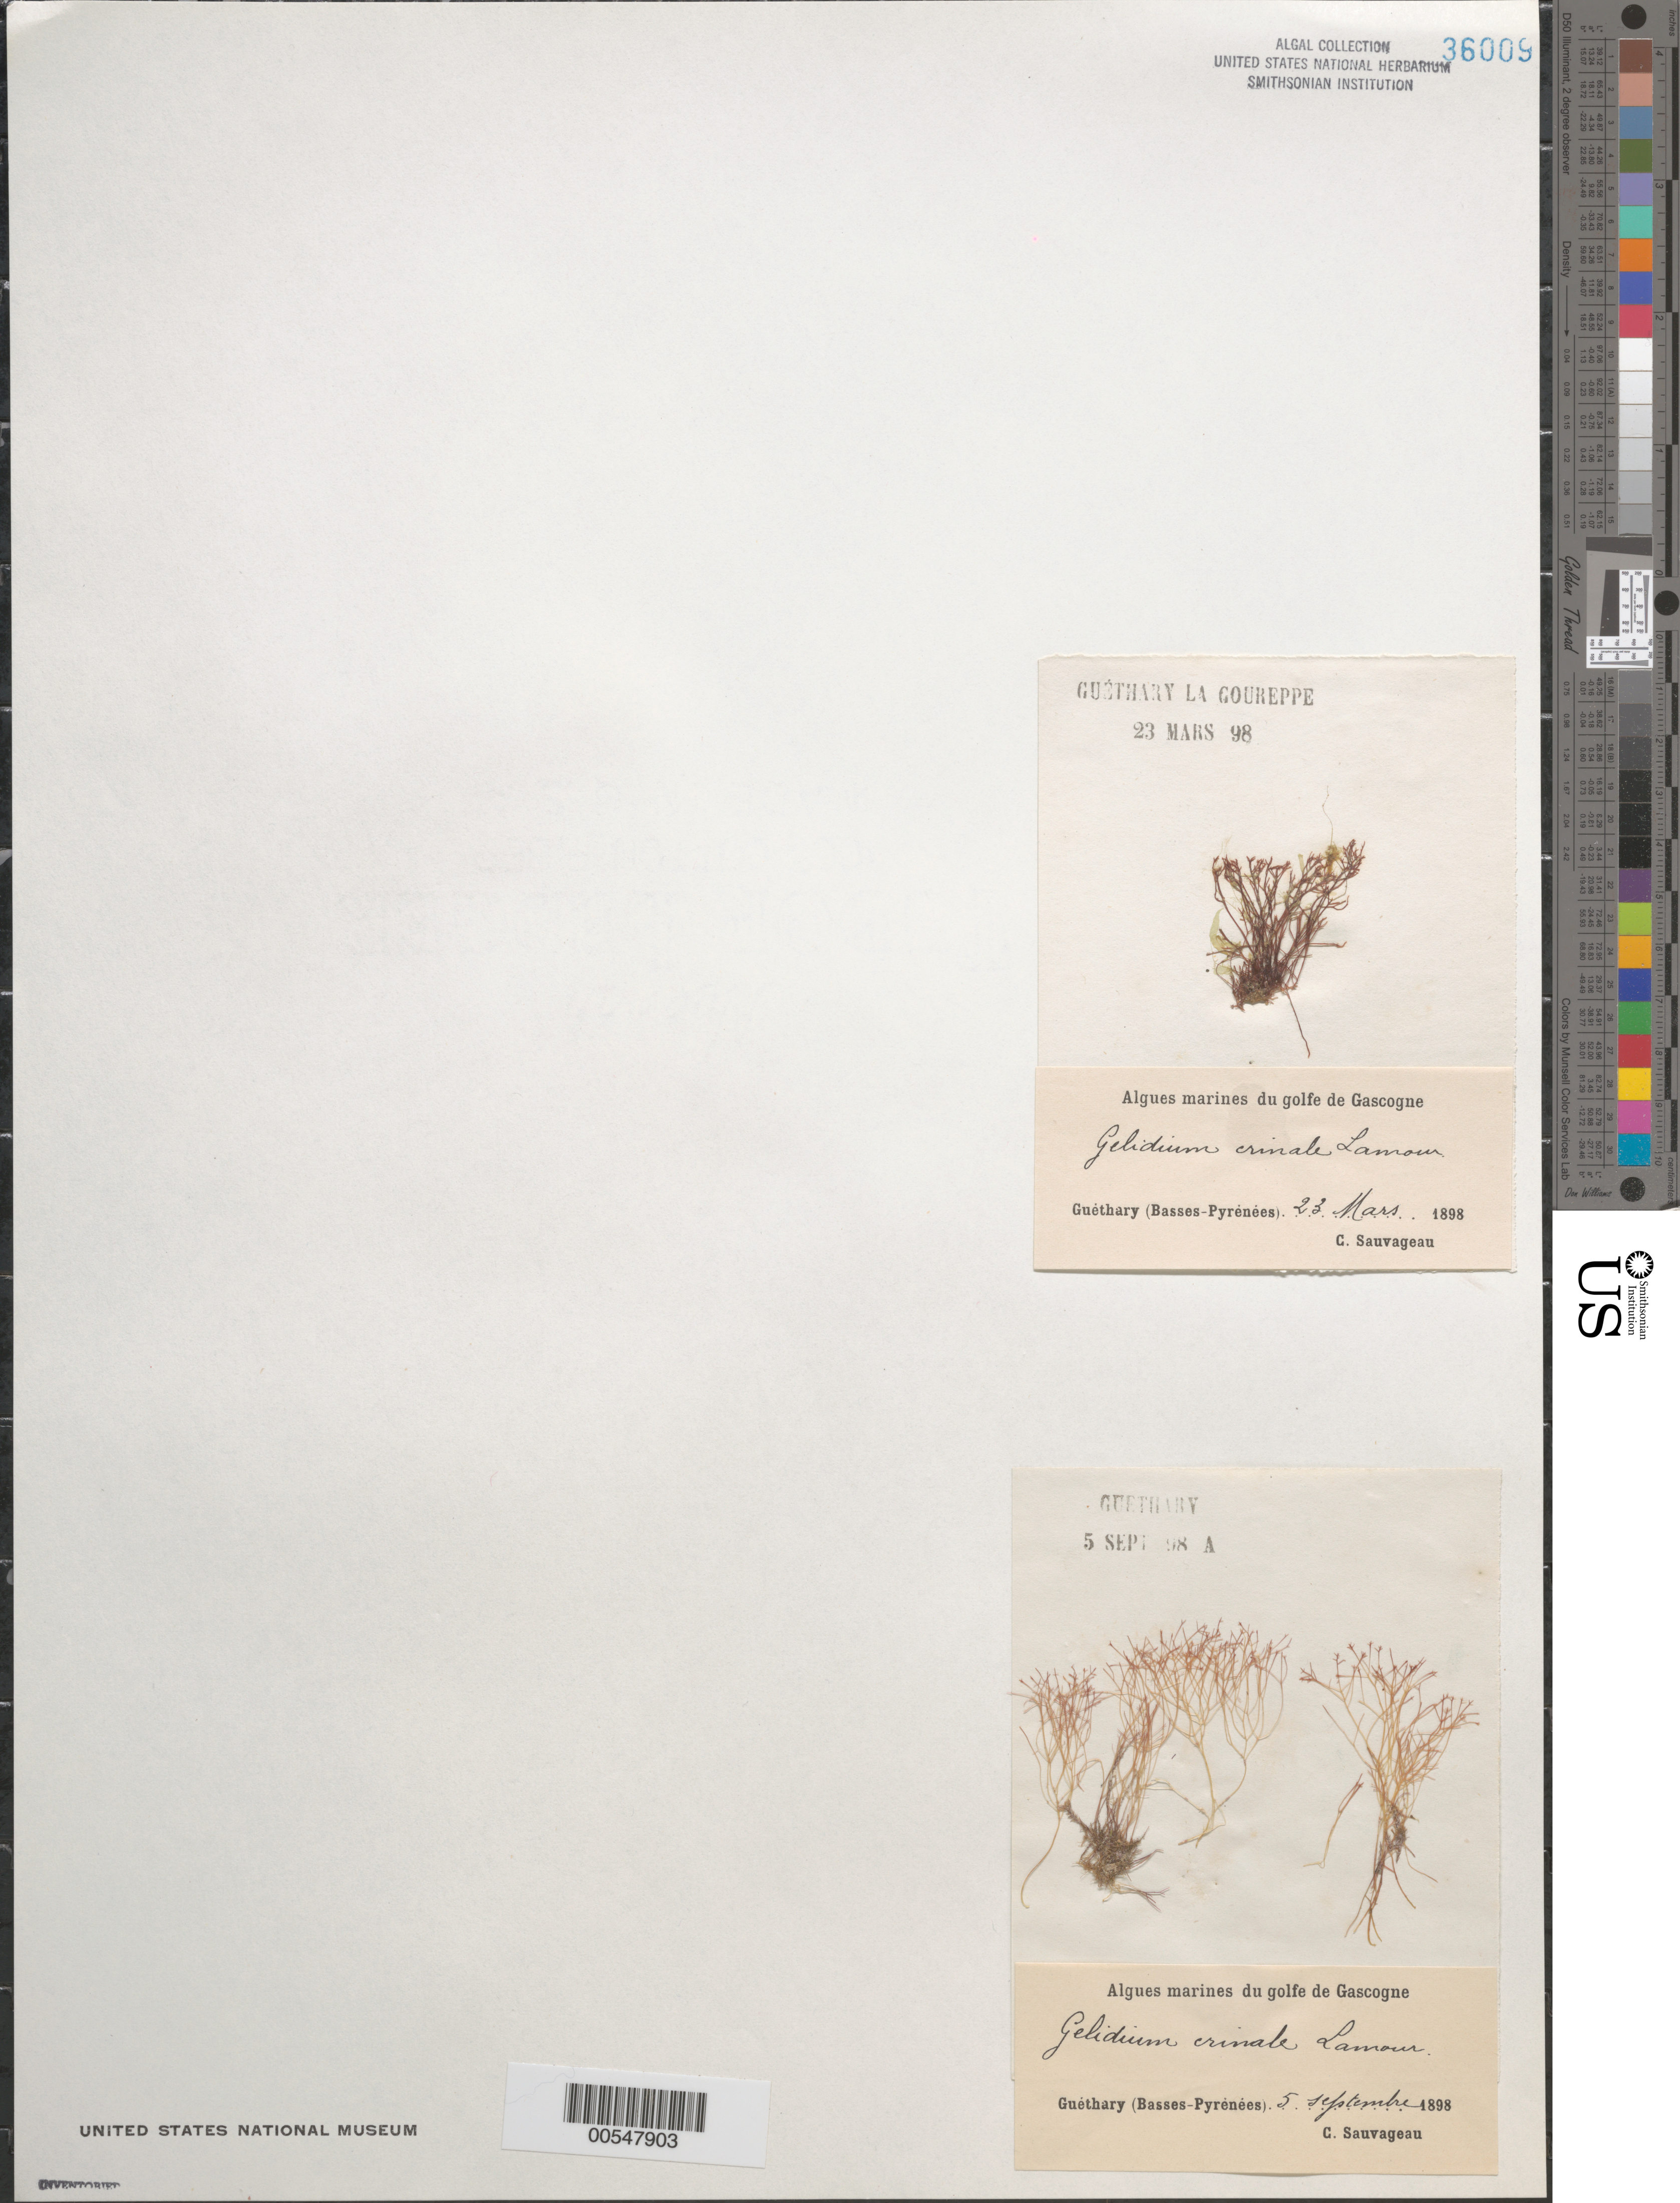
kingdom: Plantae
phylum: Rhodophyta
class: Florideophyceae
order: Gelidiales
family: Gelidiaceae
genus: Gelidium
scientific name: Gelidium crinale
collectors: C. F. Sauvageau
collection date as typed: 23 Mar 1898 AND 05 Sep 1898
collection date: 1898-03-23,1898-09-05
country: France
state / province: Nouvelle-Aquitaine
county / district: Pyrénées-Atlantiques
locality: Guethary La Goureppe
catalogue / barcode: US 36009